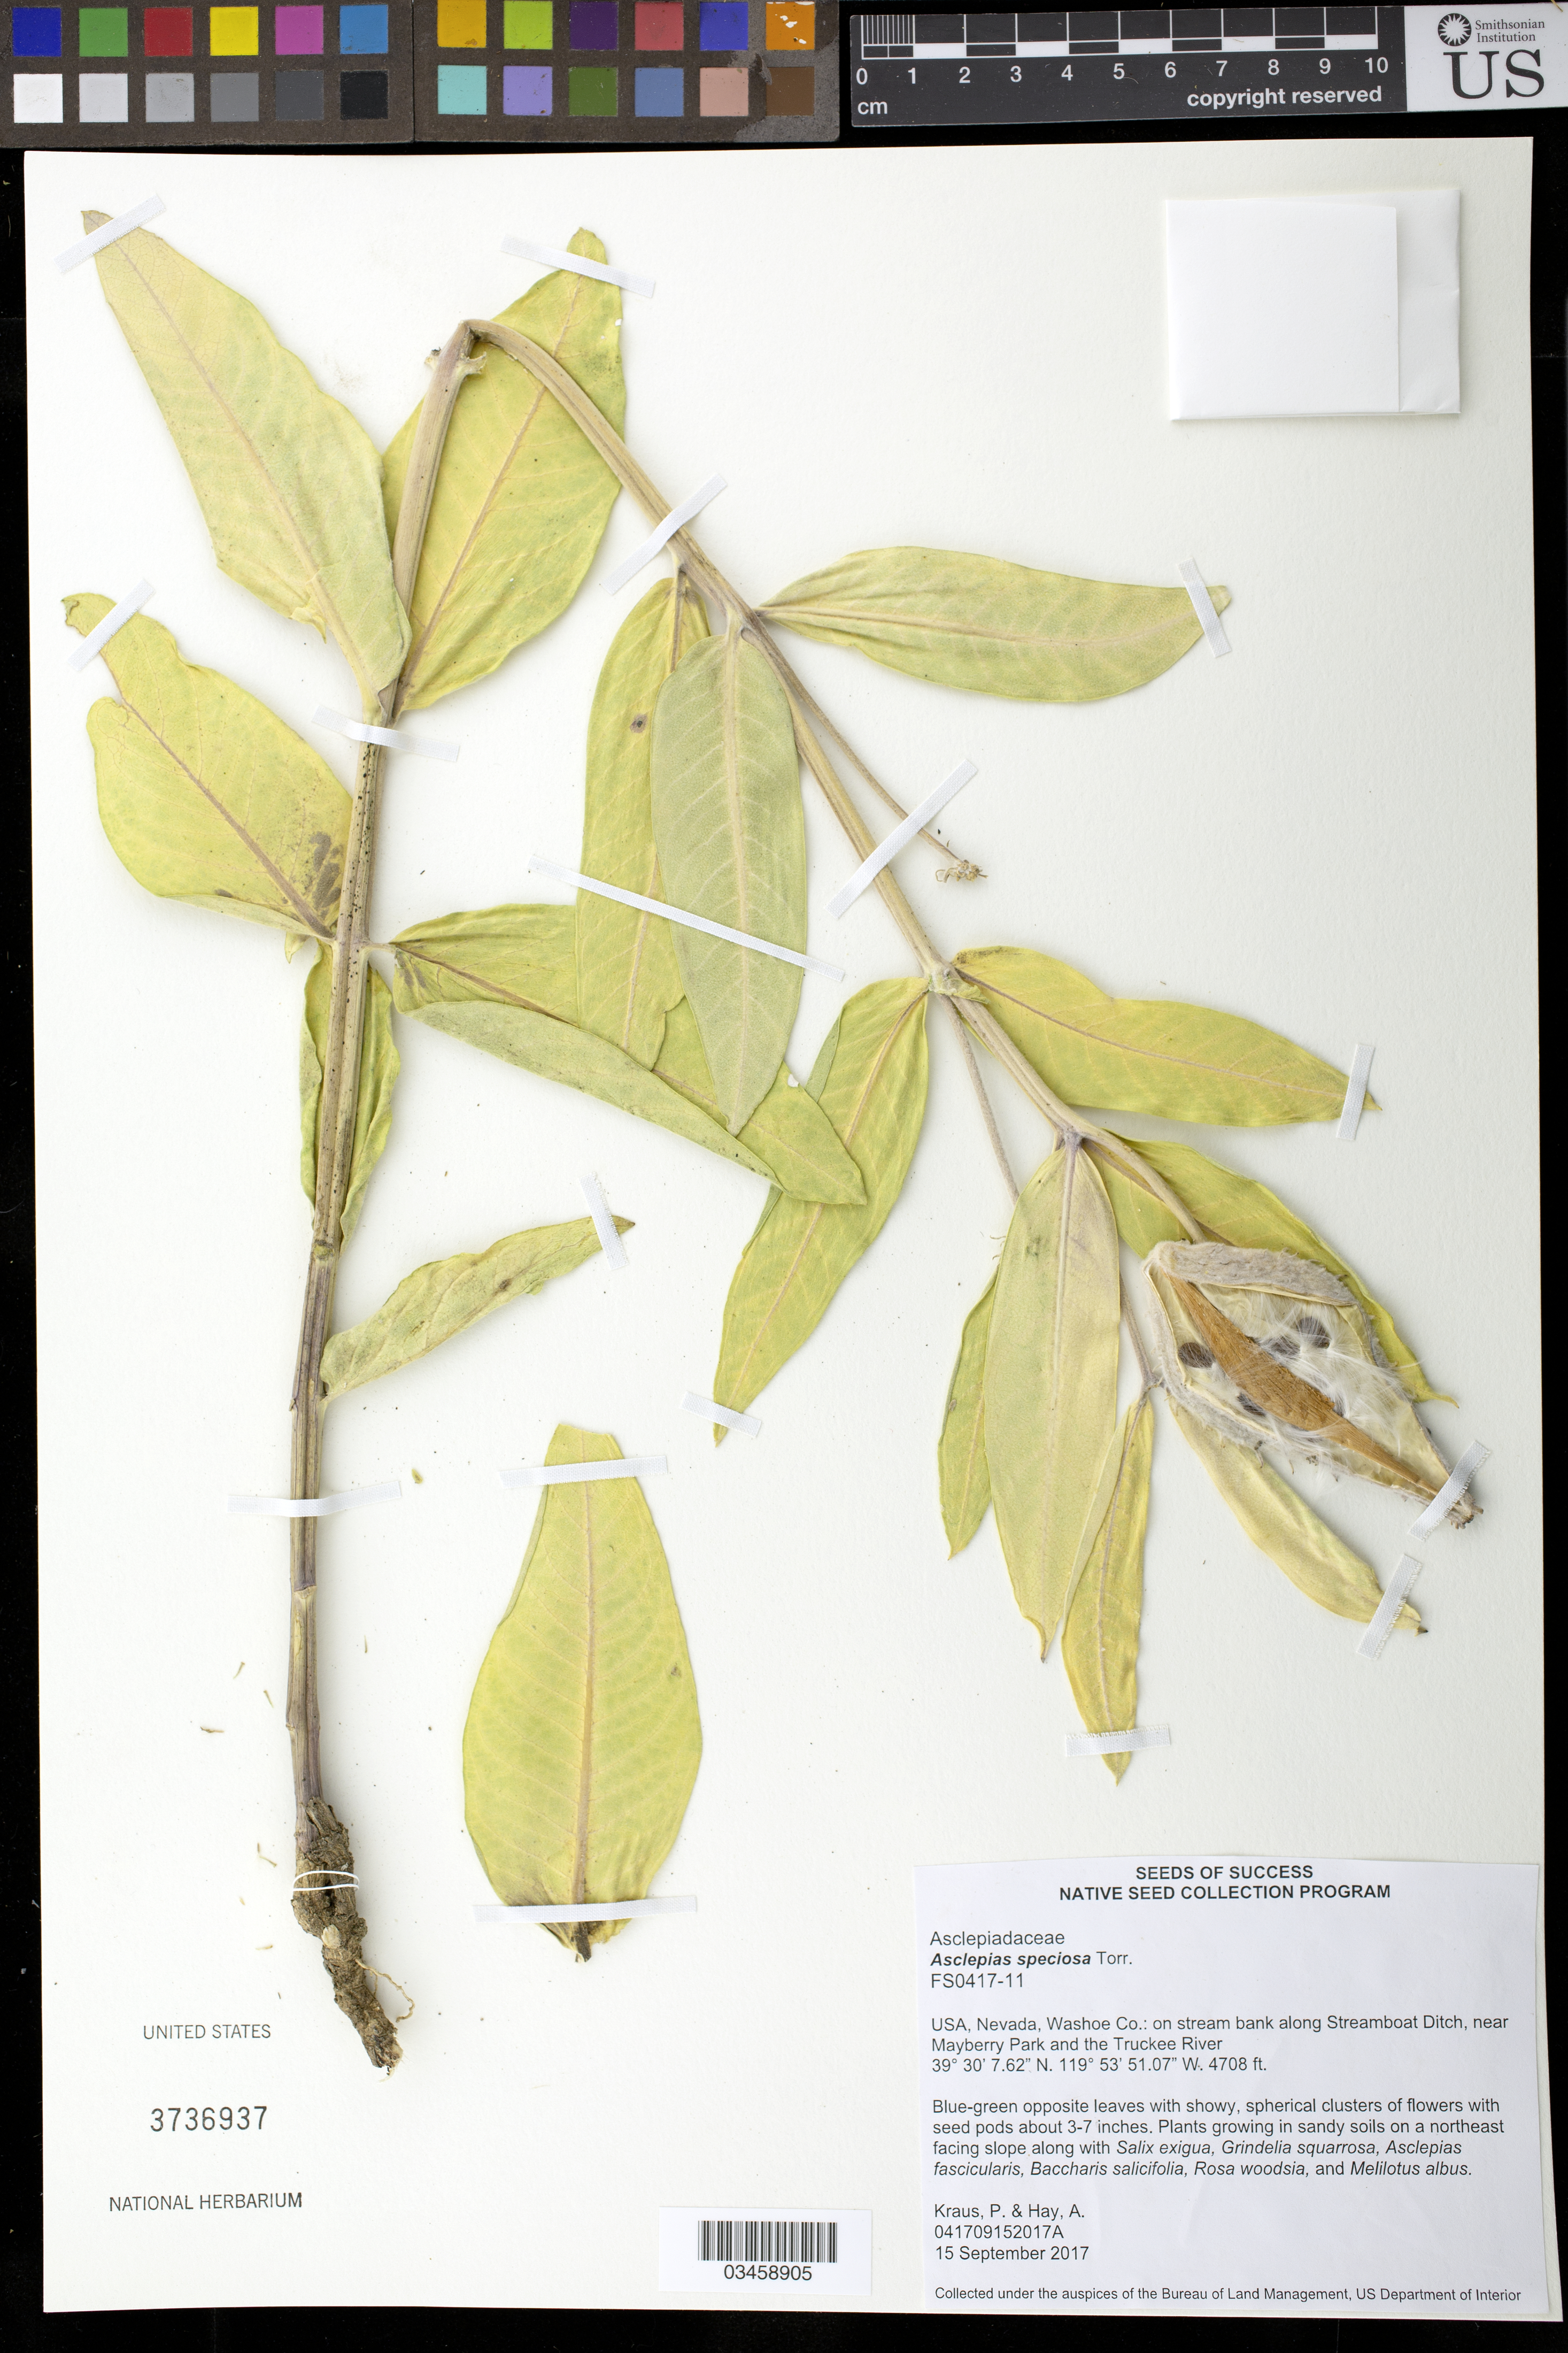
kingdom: Plantae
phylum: Tracheophyta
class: Magnoliopsida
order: Gentianales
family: Apocynaceae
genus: Asclepias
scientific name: Asclepias speciosa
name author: Torr.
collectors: P. Kraus & A. Hay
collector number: FS0417-11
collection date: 2017-09-15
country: United States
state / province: Nevada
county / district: Washoe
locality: Along Streamboat Ditch, near Mayberry Park and Truckee River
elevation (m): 1435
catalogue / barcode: US 3736937